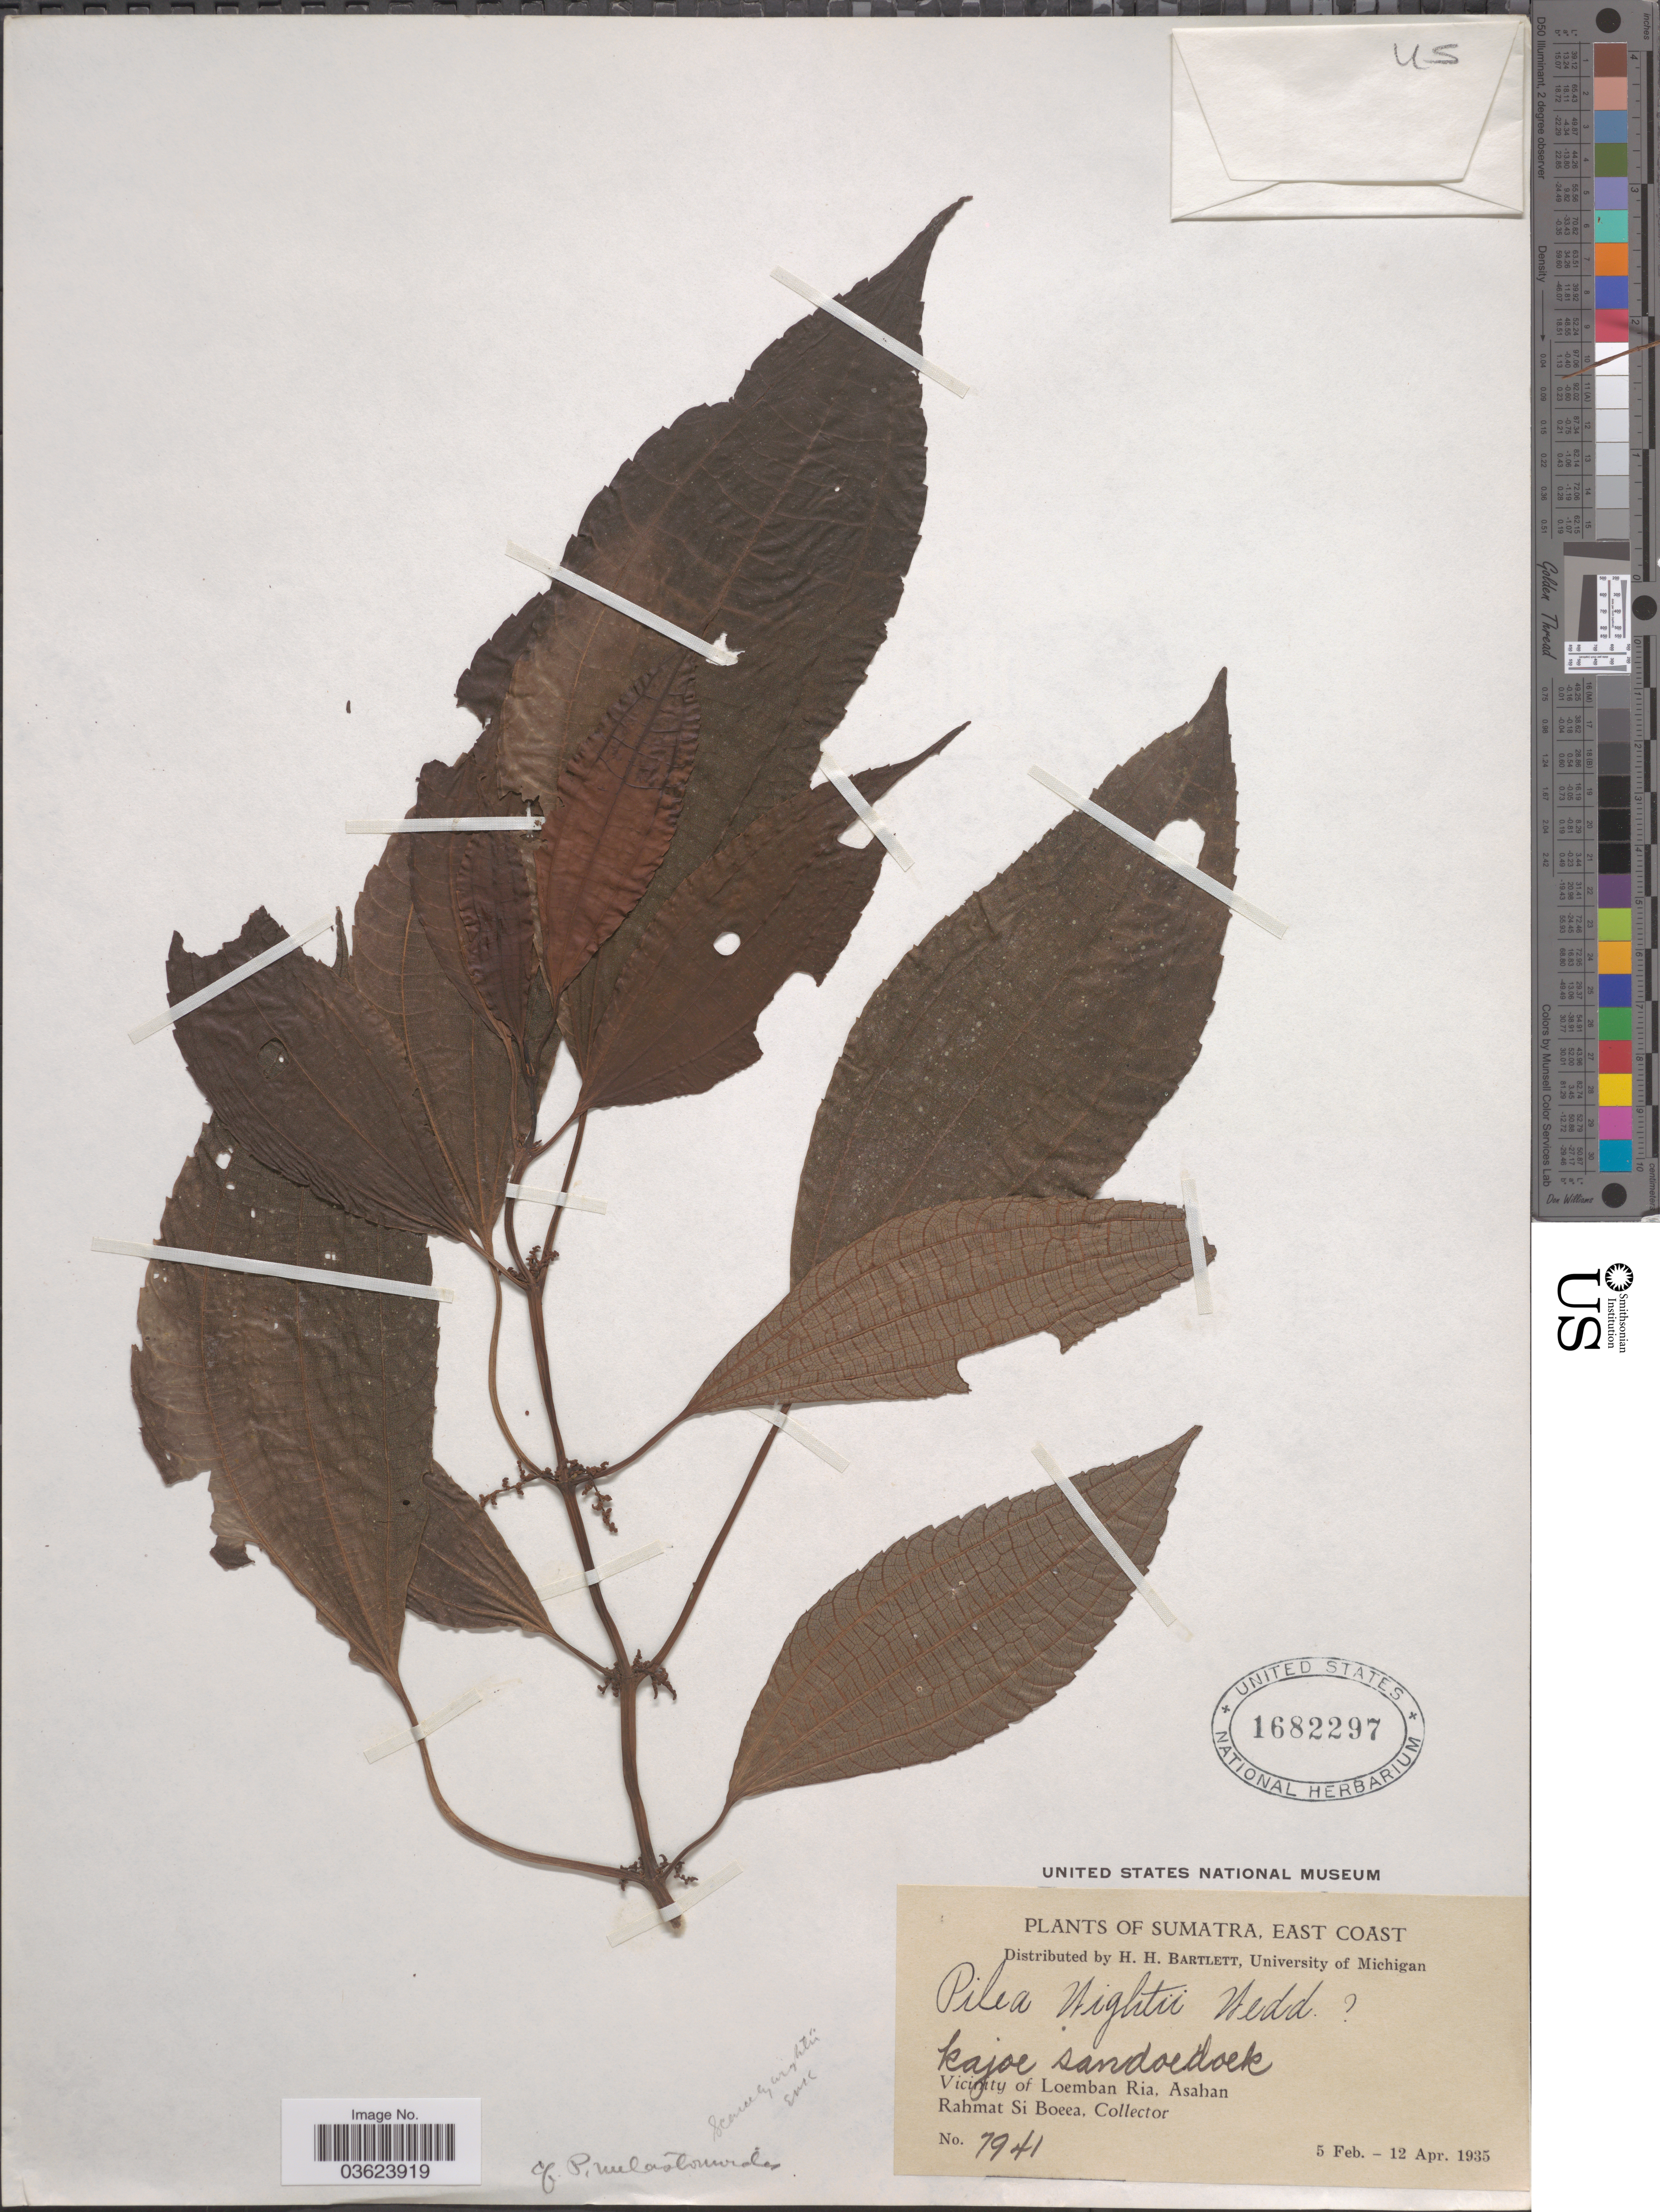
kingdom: Plantae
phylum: Tracheophyta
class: Magnoliopsida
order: Rosales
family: Urticaceae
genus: Pilea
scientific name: Pilea melastomoides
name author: (Spreng.) Urb.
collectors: Rahmat Si Boeea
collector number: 7941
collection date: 1935-02-05/1935-04-12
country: Indonesia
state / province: Sumatra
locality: Sumatra, East Coast.Vicinity of Loemban Ria, Asahan.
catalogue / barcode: US 1682297